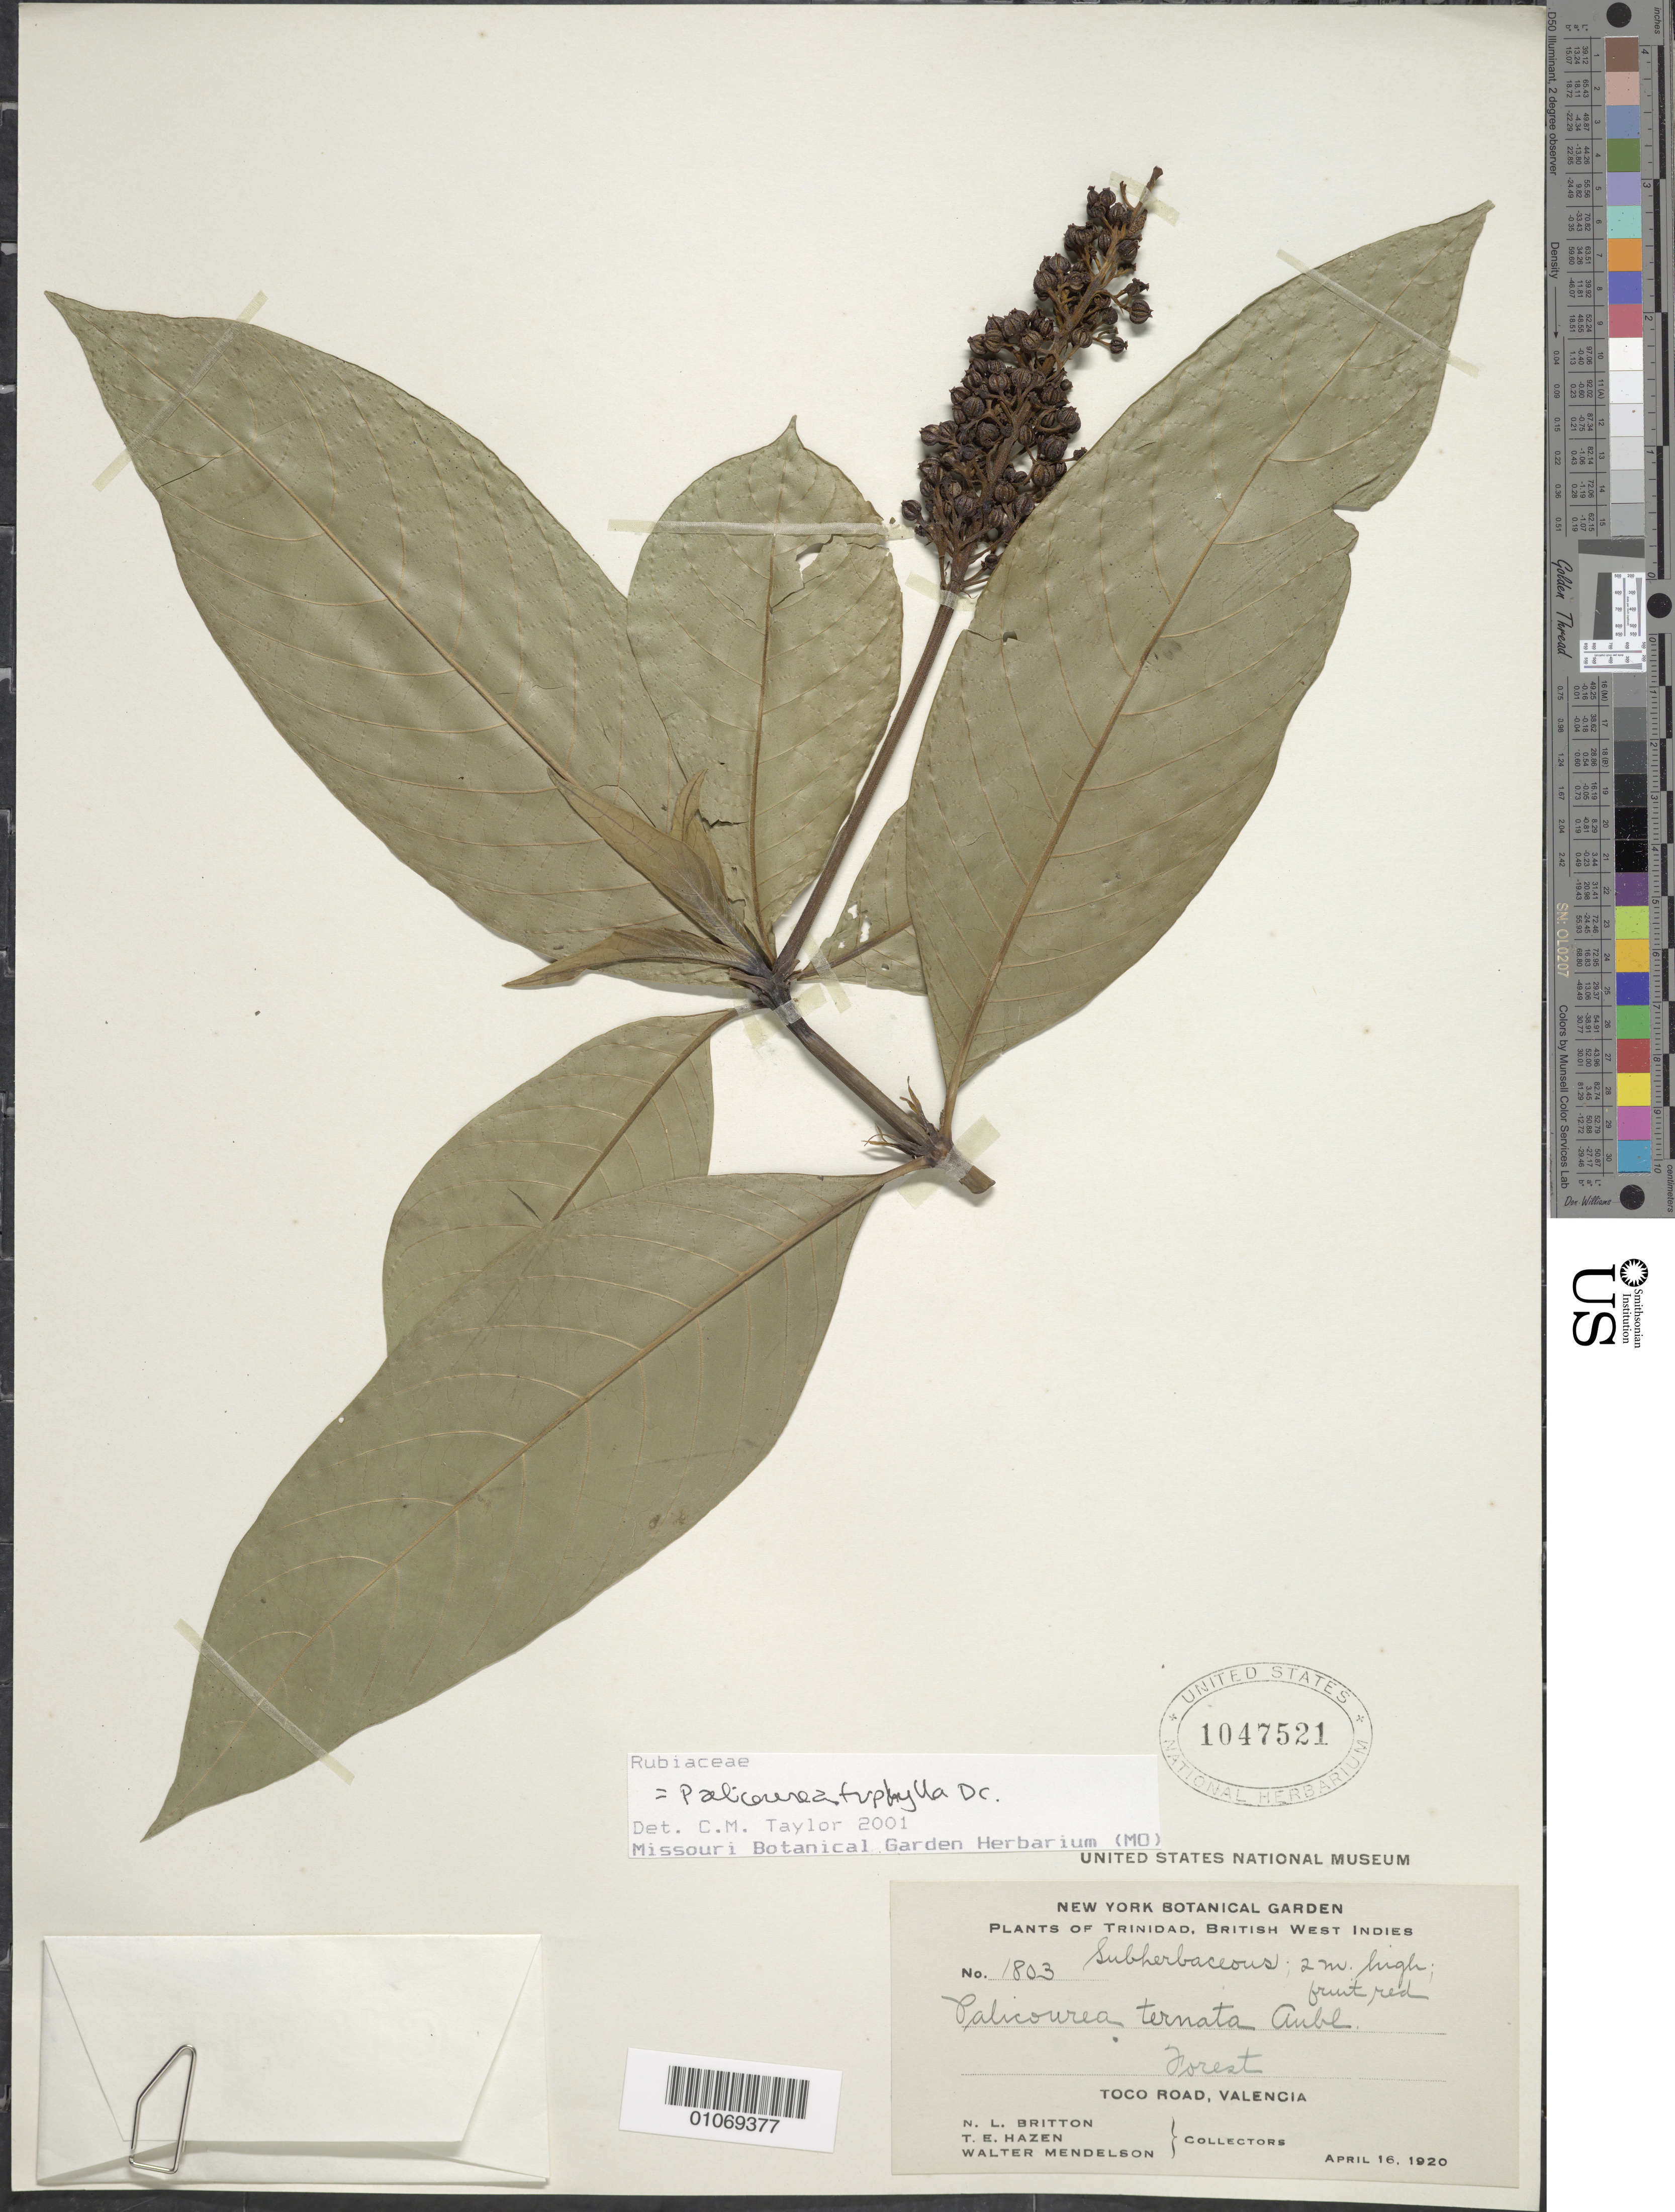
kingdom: Plantae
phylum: Tracheophyta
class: Magnoliopsida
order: Gentianales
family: Rubiaceae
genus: Palicourea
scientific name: Palicourea triphylla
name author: DC.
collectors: N. Britton, T. E. Hazen & W. Mendelson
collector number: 1803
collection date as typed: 16 Apr 1920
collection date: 1920-04-16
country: Trinidad and Tobago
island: Trinidad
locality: Toco Road, Valencia. Forest.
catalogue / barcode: US 1047521